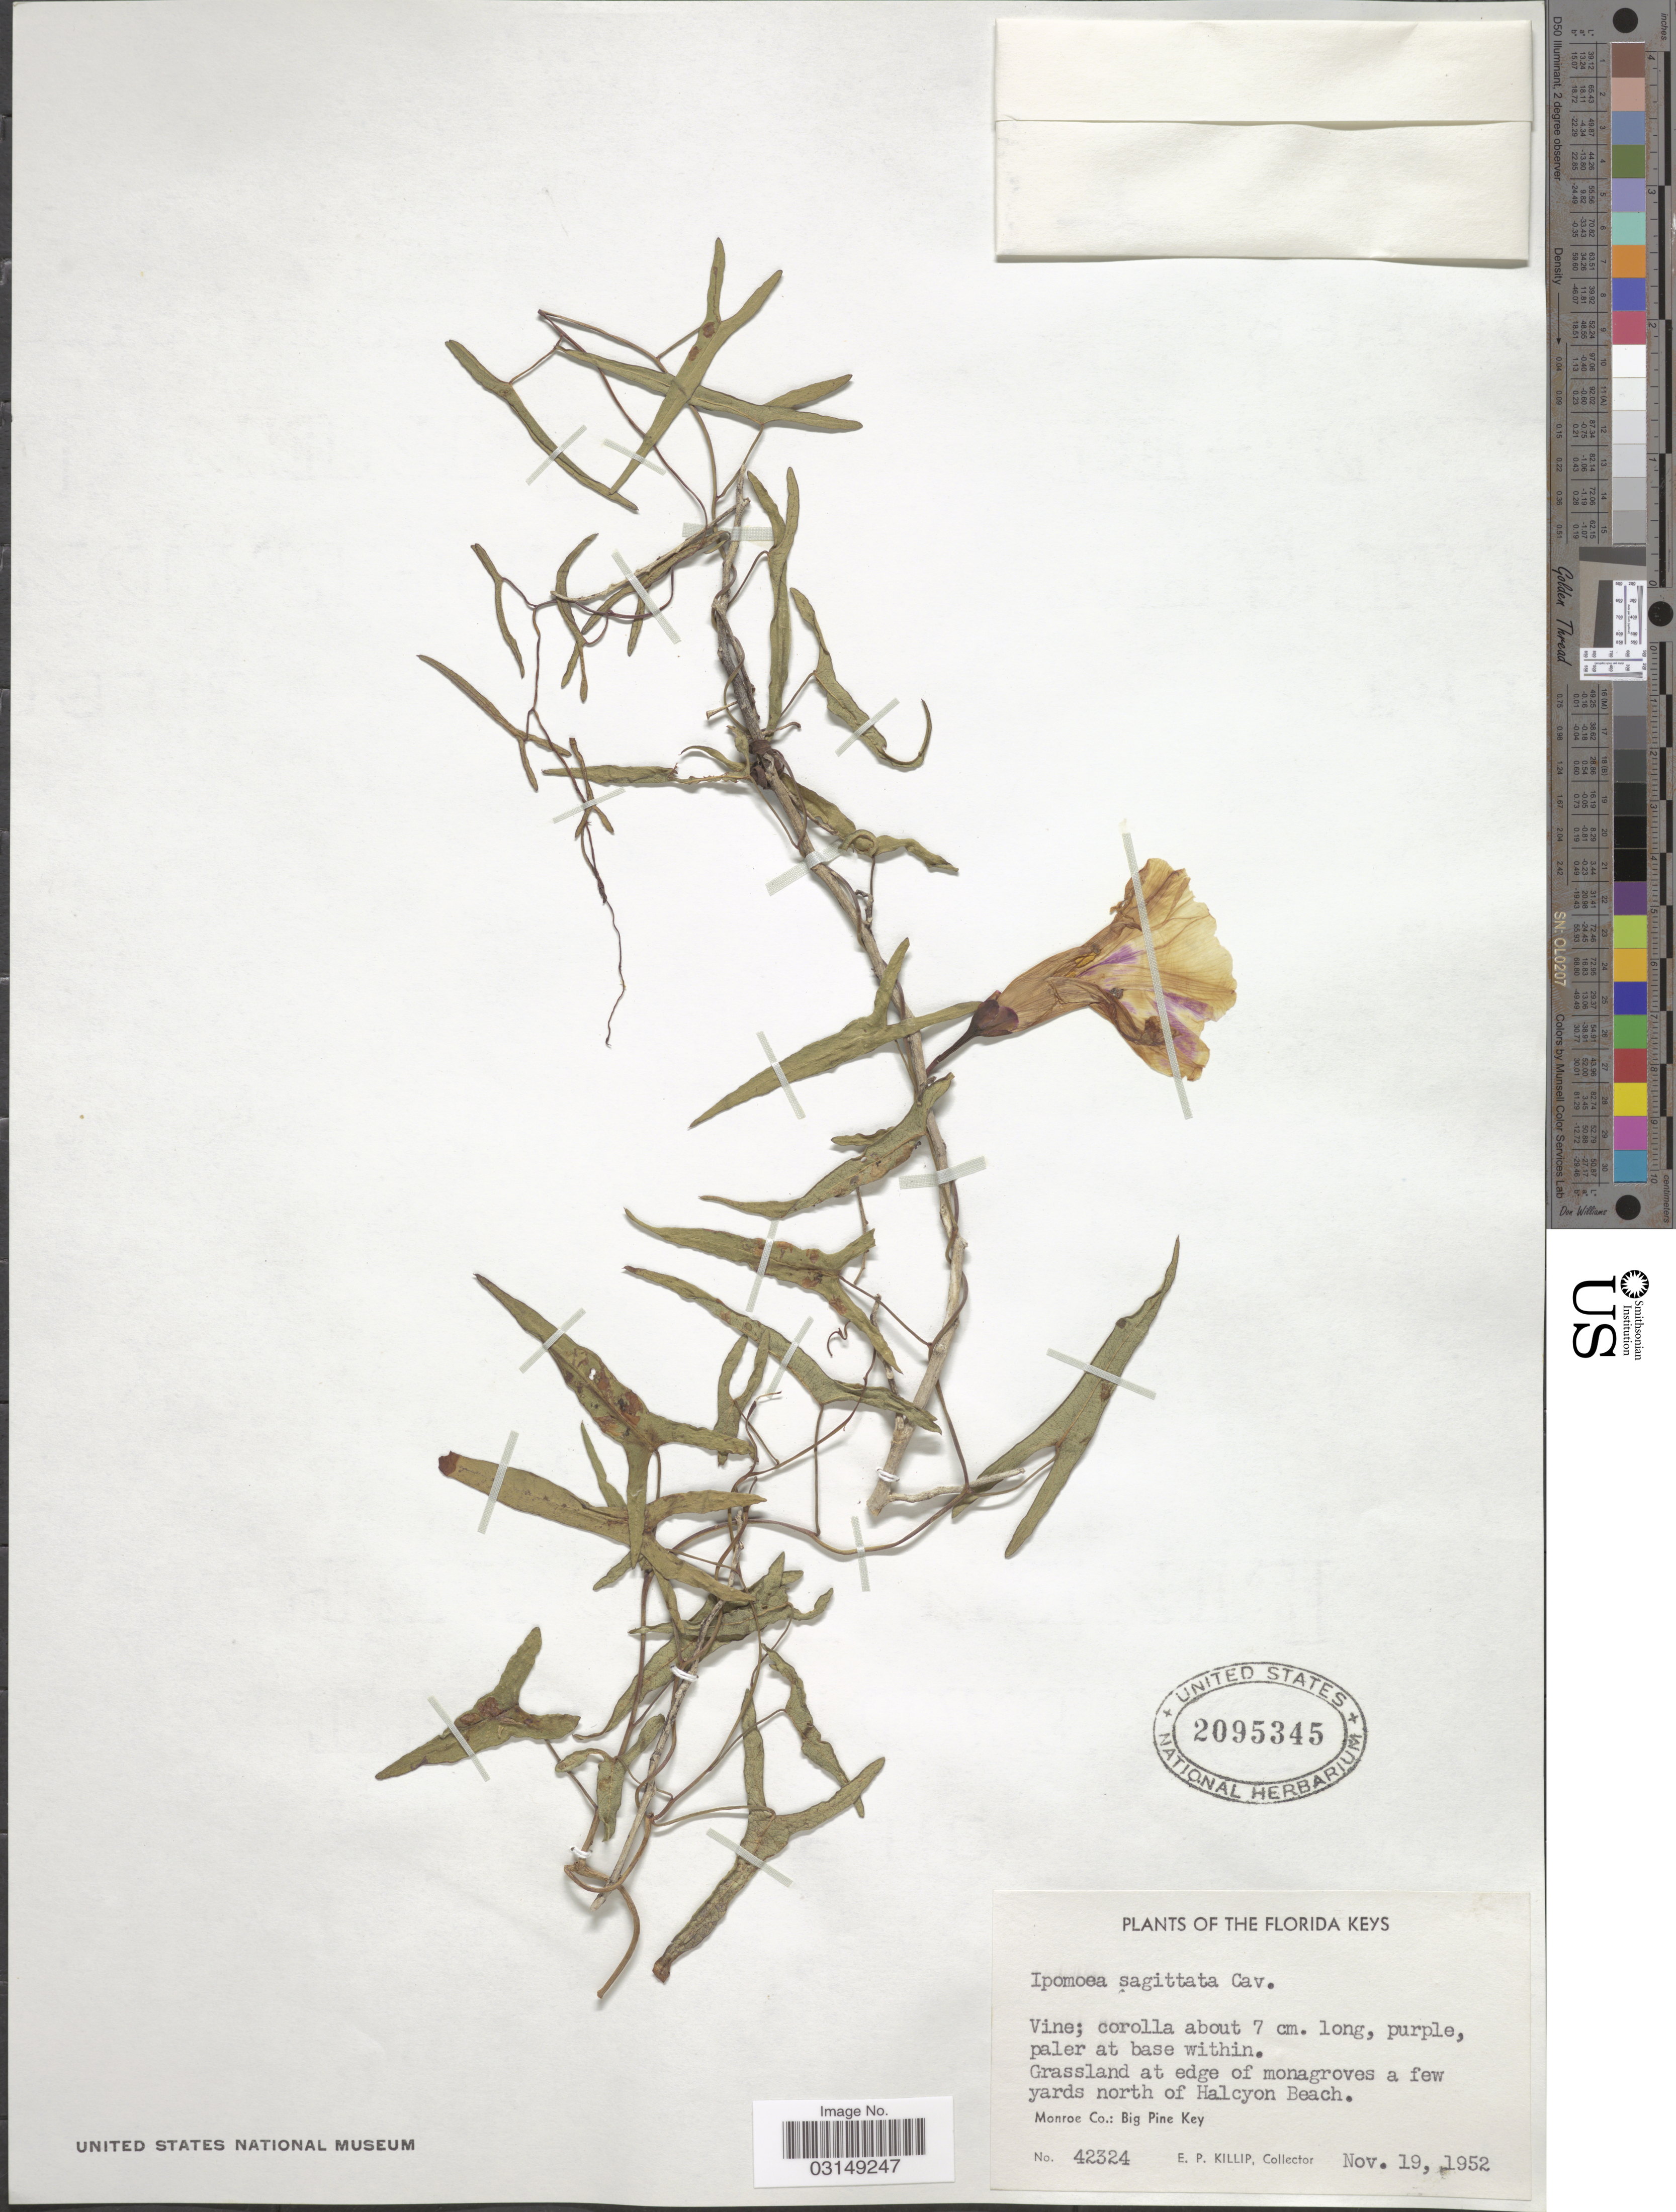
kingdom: Plantae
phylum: Tracheophyta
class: Magnoliopsida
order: Solanales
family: Convolvulaceae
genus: Ipomoea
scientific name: Ipomoea sagittata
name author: Poir.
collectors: E. P. Killip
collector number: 42324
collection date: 1952-11-19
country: United States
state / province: Florida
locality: The Florida Keys. A few yards north of Halcyon Beach. Monroe Co.: Big Pine Key.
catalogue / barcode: US 2095345